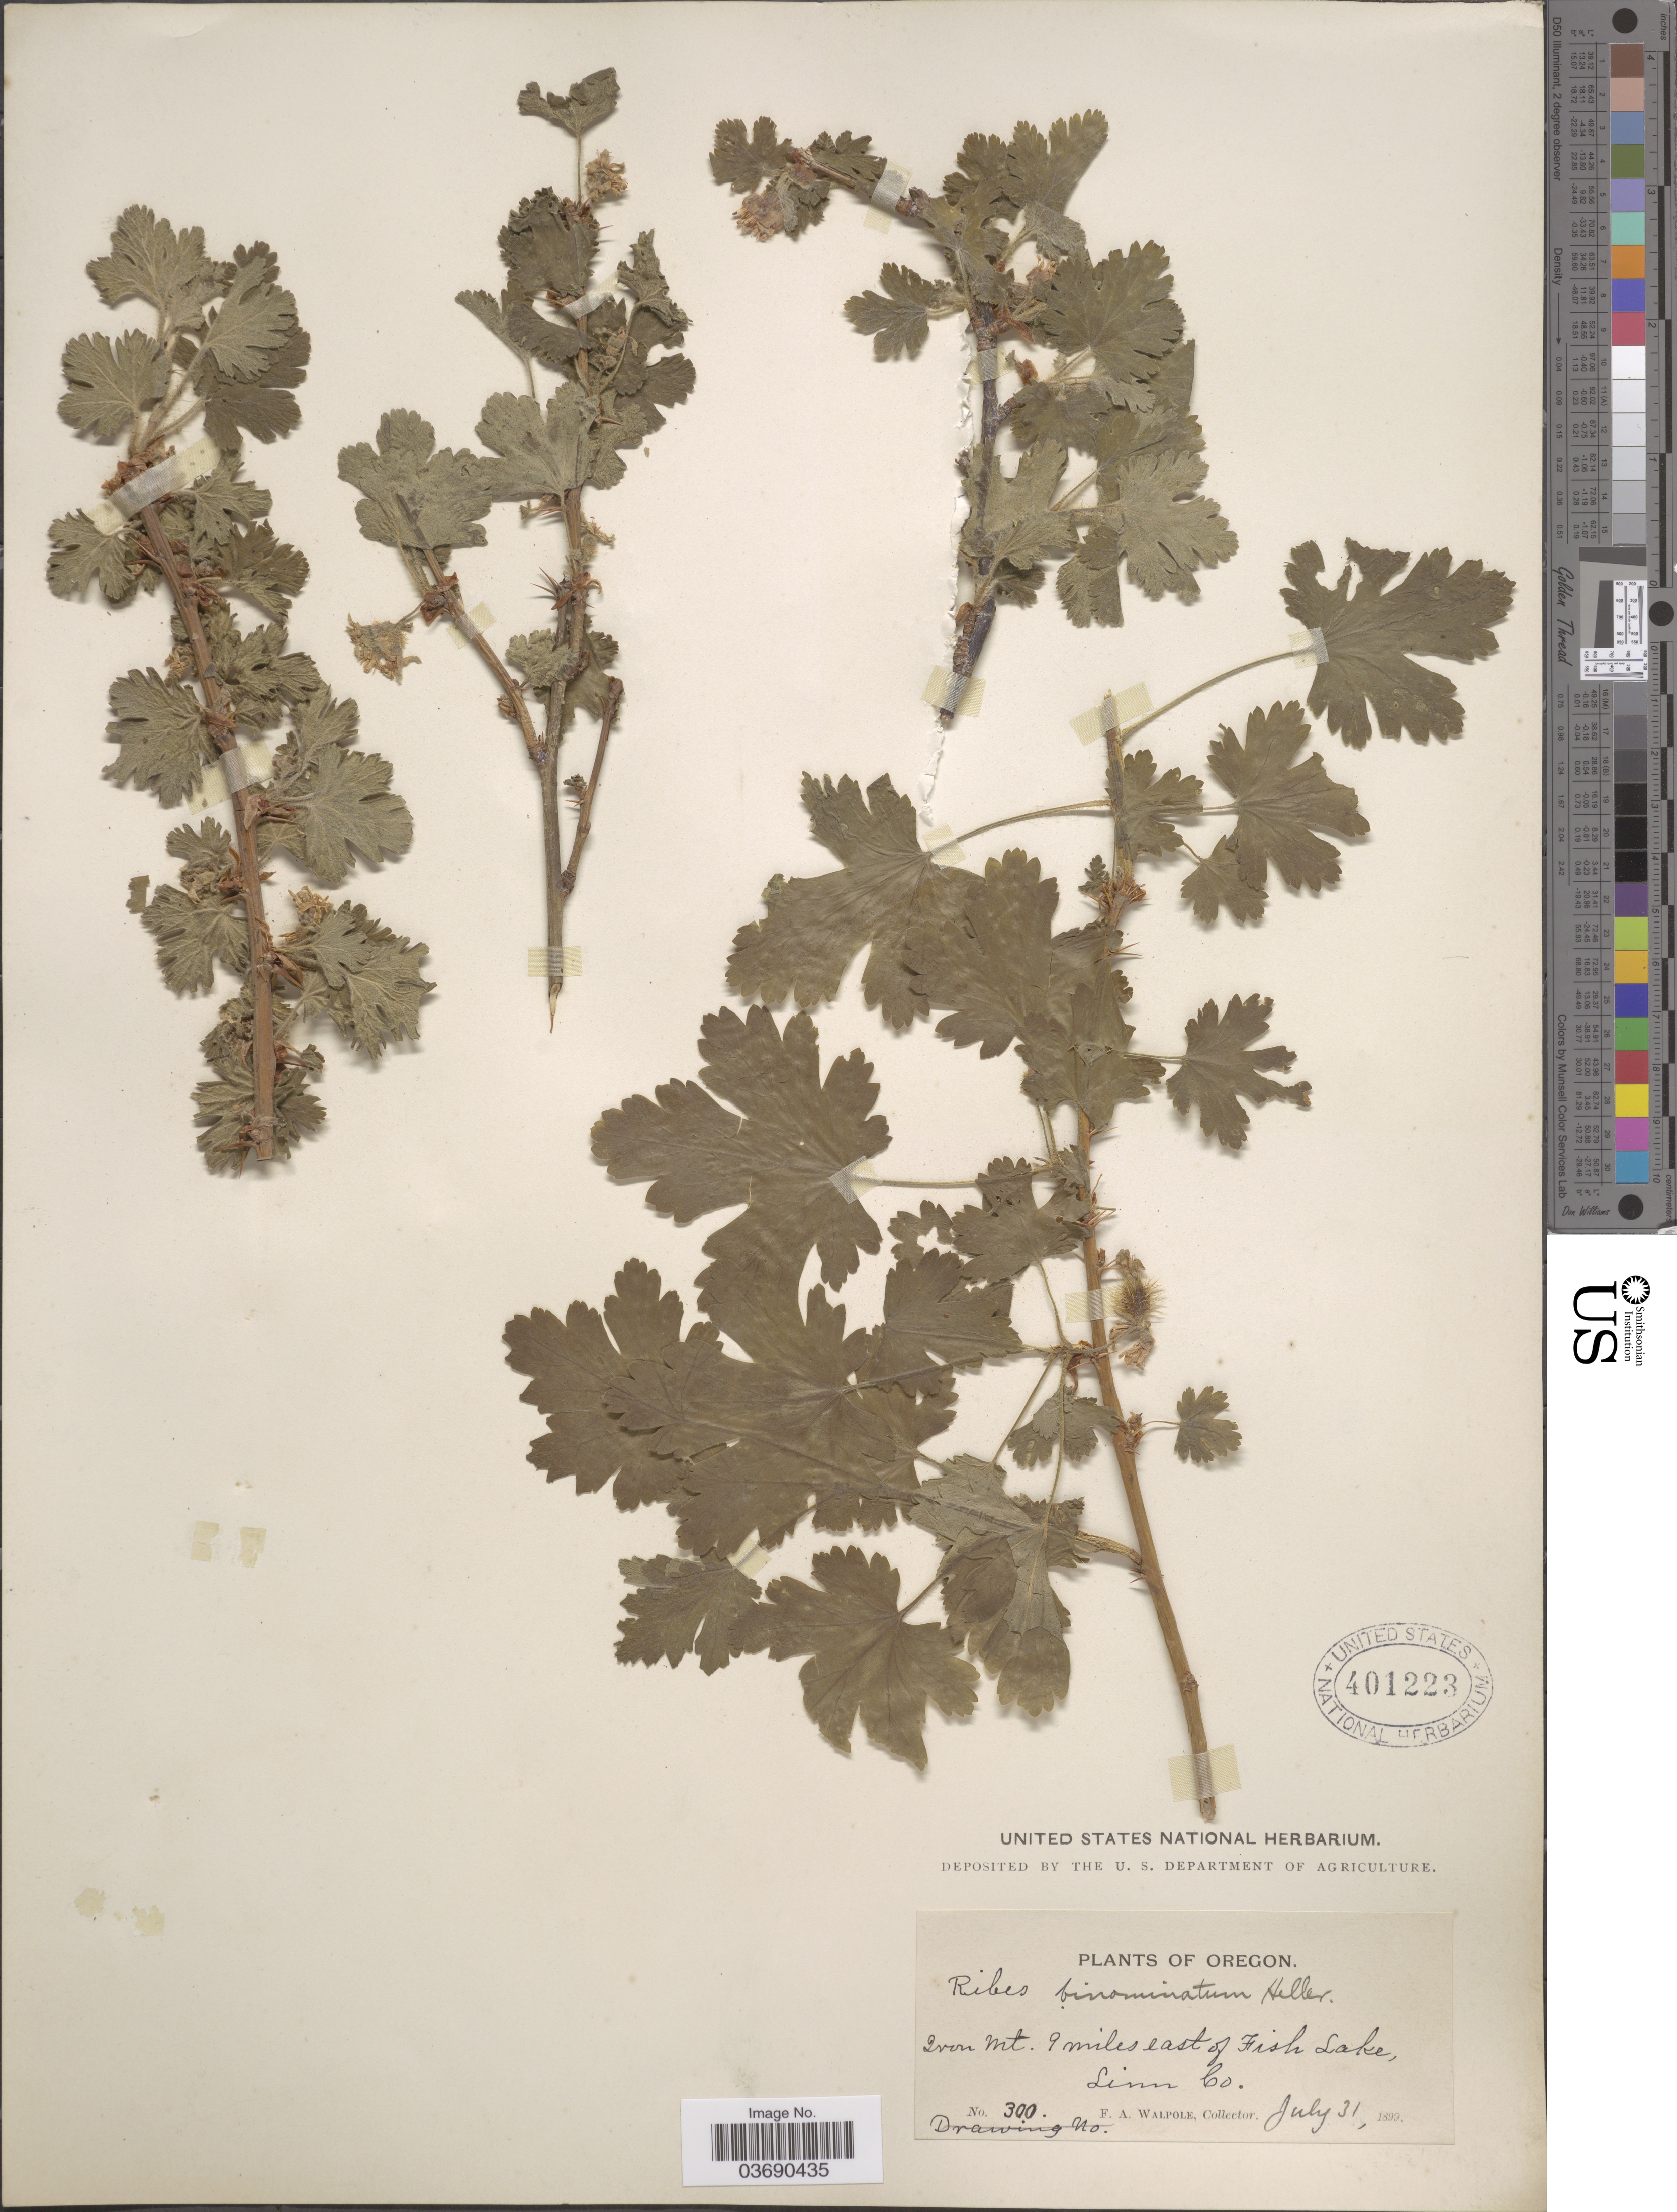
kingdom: Plantae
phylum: Tracheophyta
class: Magnoliopsida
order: Saxifragales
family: Grossulariaceae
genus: Ribes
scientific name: Ribes binominatum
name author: A. Heller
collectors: F. Walpole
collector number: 300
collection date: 1899-07-31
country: United States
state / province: Oregon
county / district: Linn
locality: Iron Mt. 9 miles east of Fish Lake, Linn Co.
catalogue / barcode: US 401223